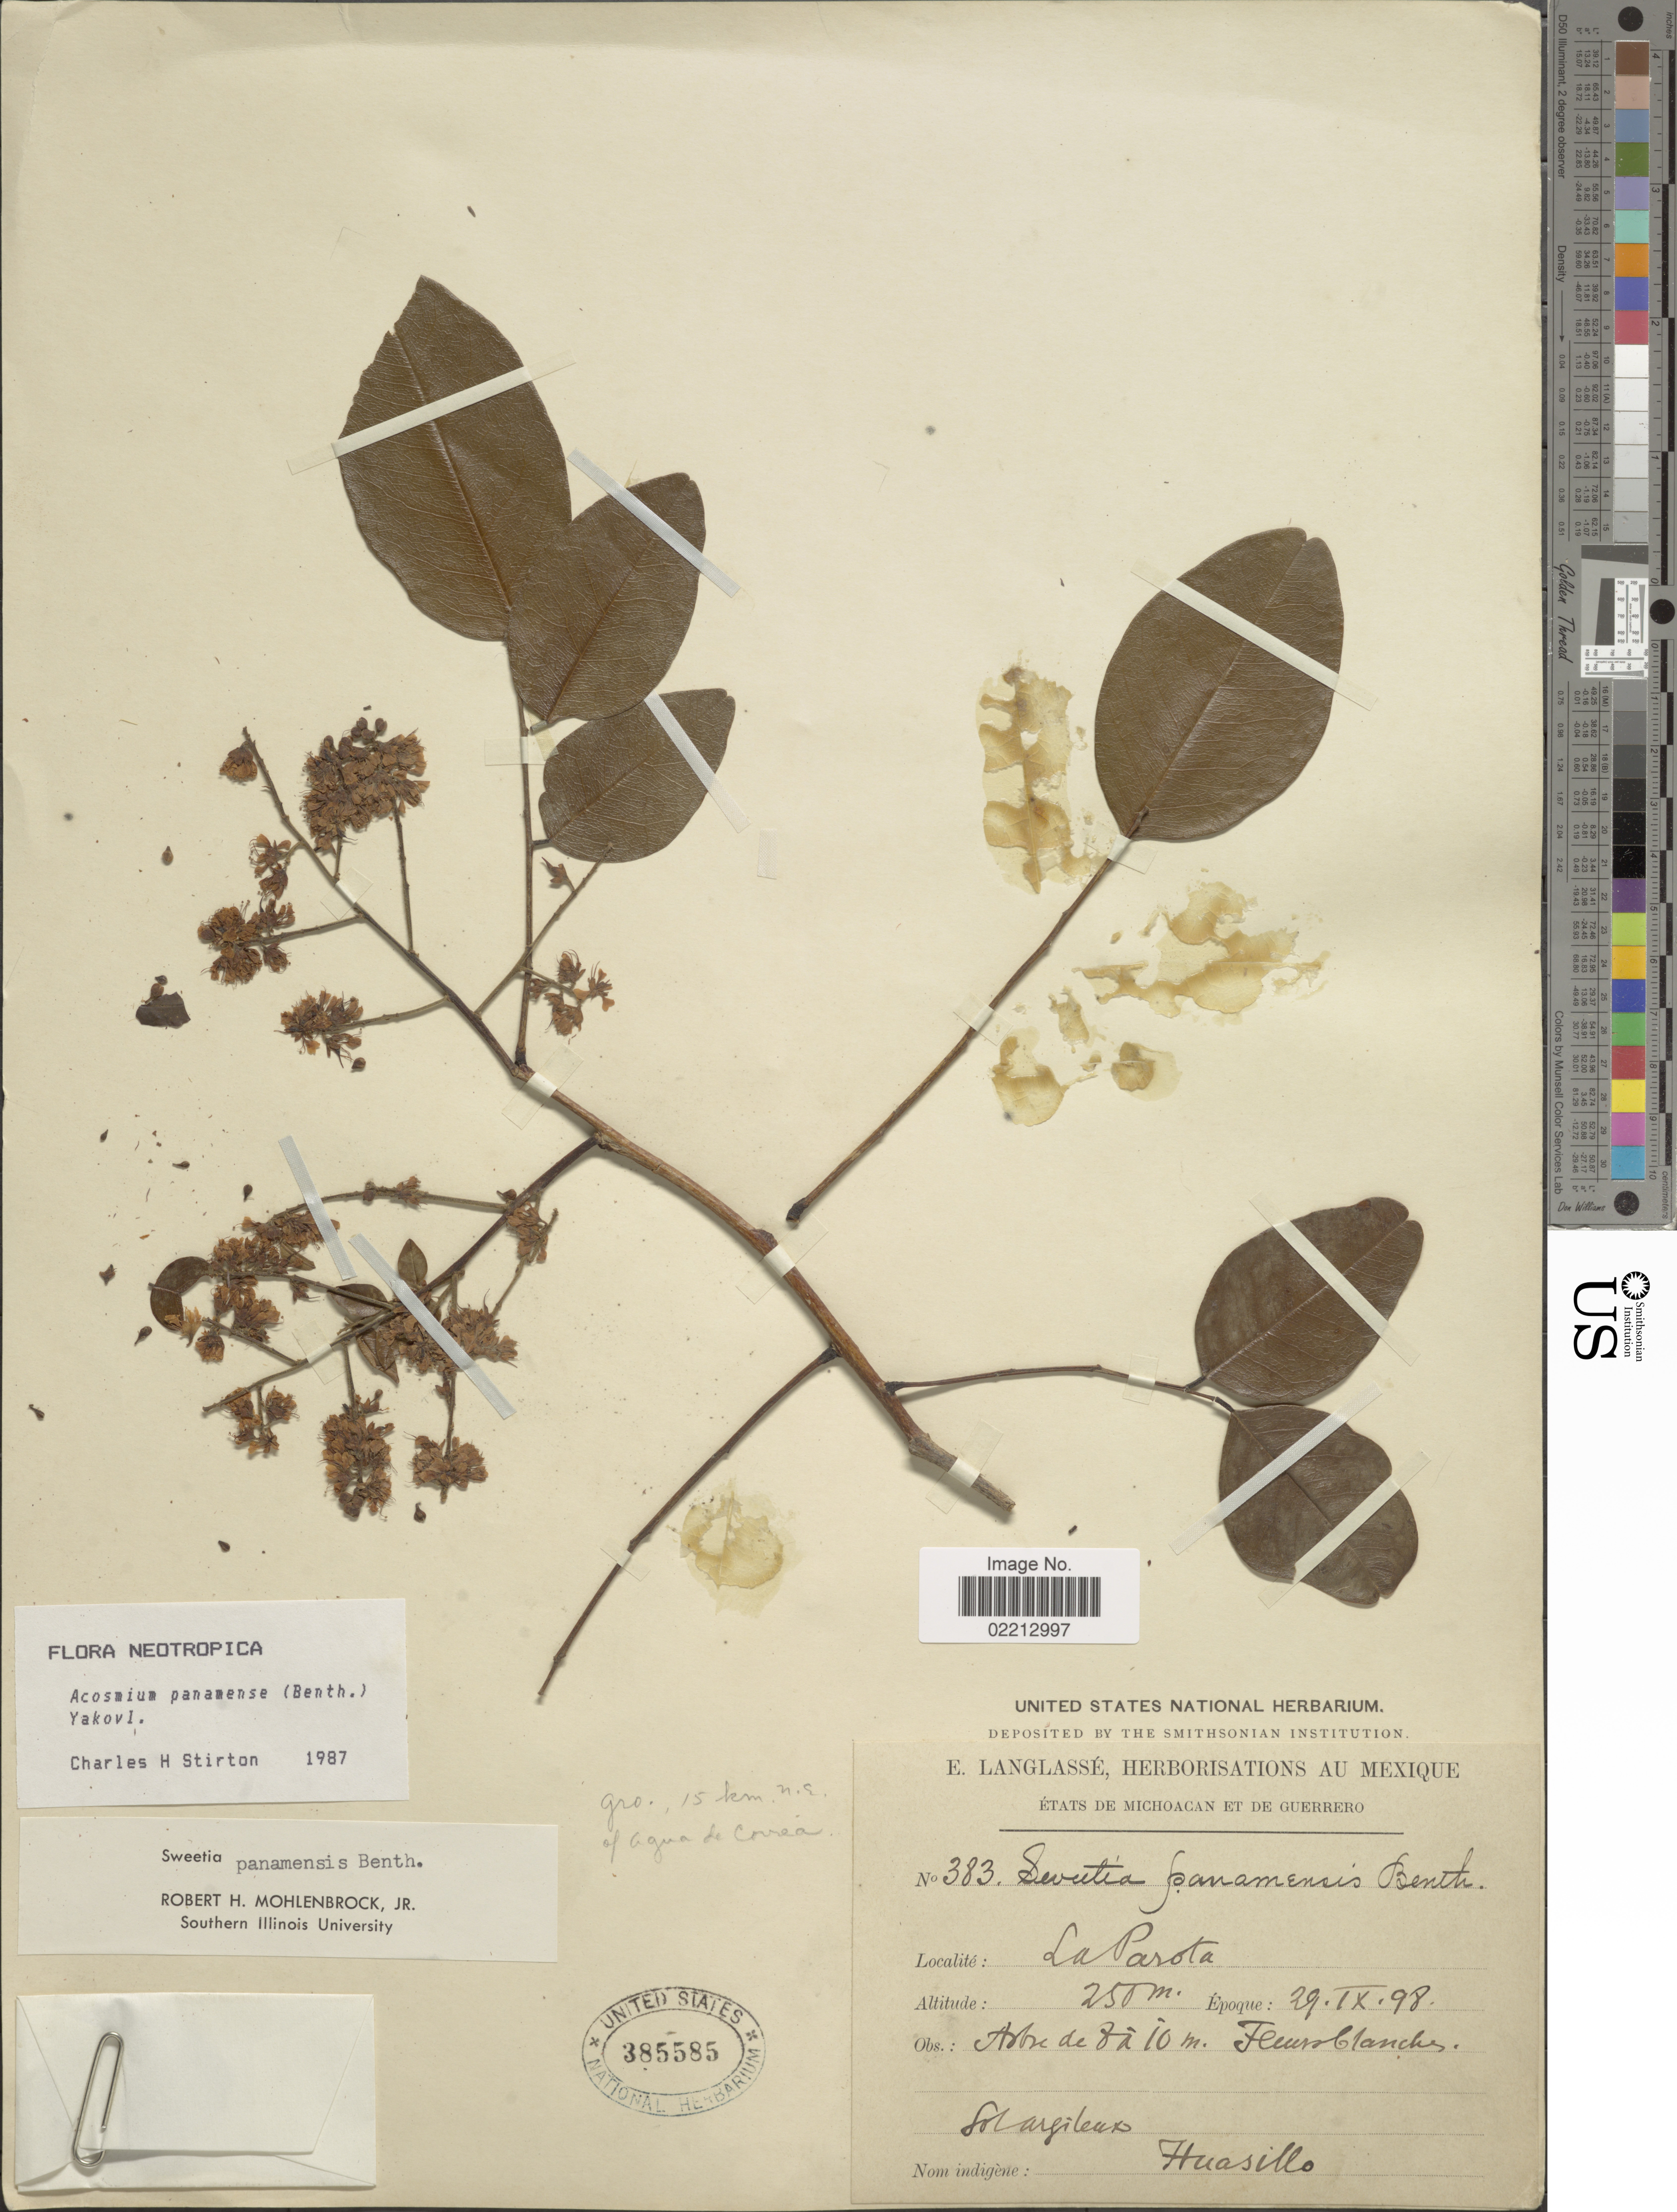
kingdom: Plantae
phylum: Tracheophyta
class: Magnoliopsida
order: Fabales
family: Fabaceae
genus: Acosmium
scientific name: Acosmium panamense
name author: (Benth.) Yakovlev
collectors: E. Langlassé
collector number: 383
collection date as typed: Transcribed d/m/y: 29/9/98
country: Mexico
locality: Etats de Micoacan et de Guerrero, La Parota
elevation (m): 250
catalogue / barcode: US 385585